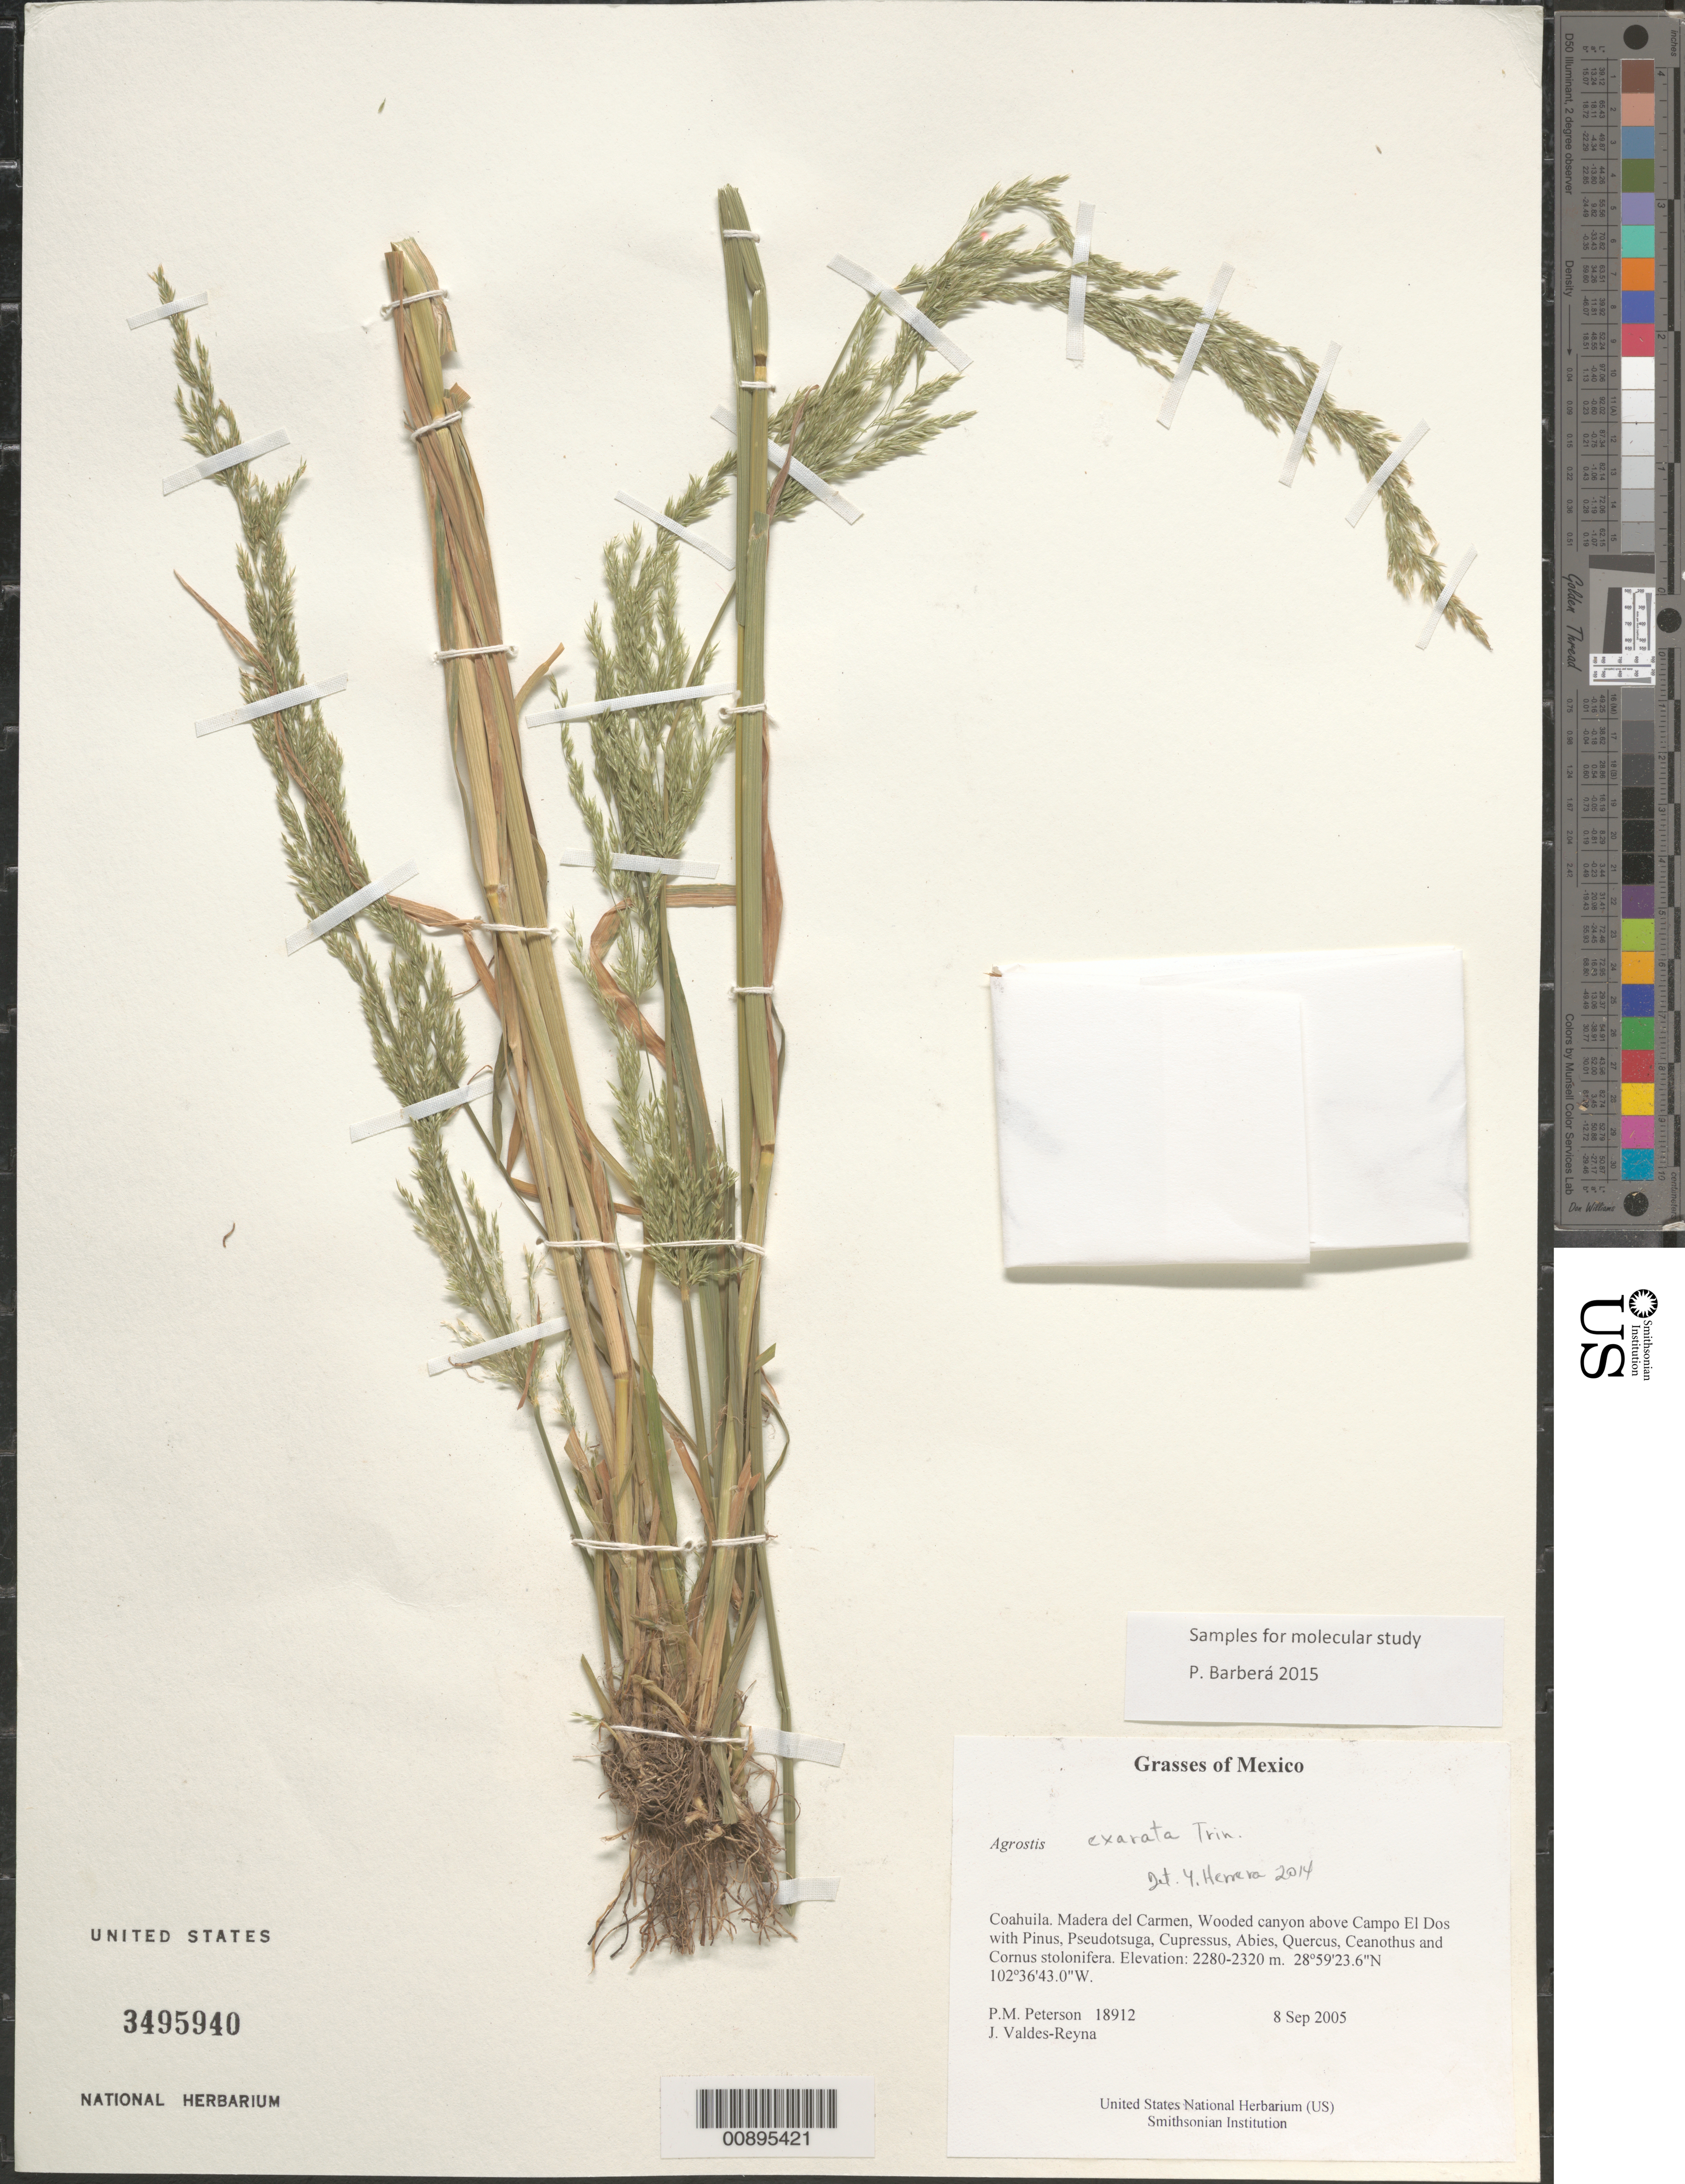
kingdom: Plantae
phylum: Tracheophyta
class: Liliopsida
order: Poales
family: Poaceae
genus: Agrostis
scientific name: Agrostis sp.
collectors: P. M. Peterson & J. Valdés-Reyna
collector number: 18912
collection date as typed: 08 Sep 2005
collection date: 2005-09-08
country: Mexico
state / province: Coahuila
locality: Madera del Carmen, Wooded canyon above Campo El Dos with Pinus, Pseudotsuga, Cupressus, Abies, Quercus, Ceanothus and Cornus stolonifera.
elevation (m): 2280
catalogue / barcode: US 3495940